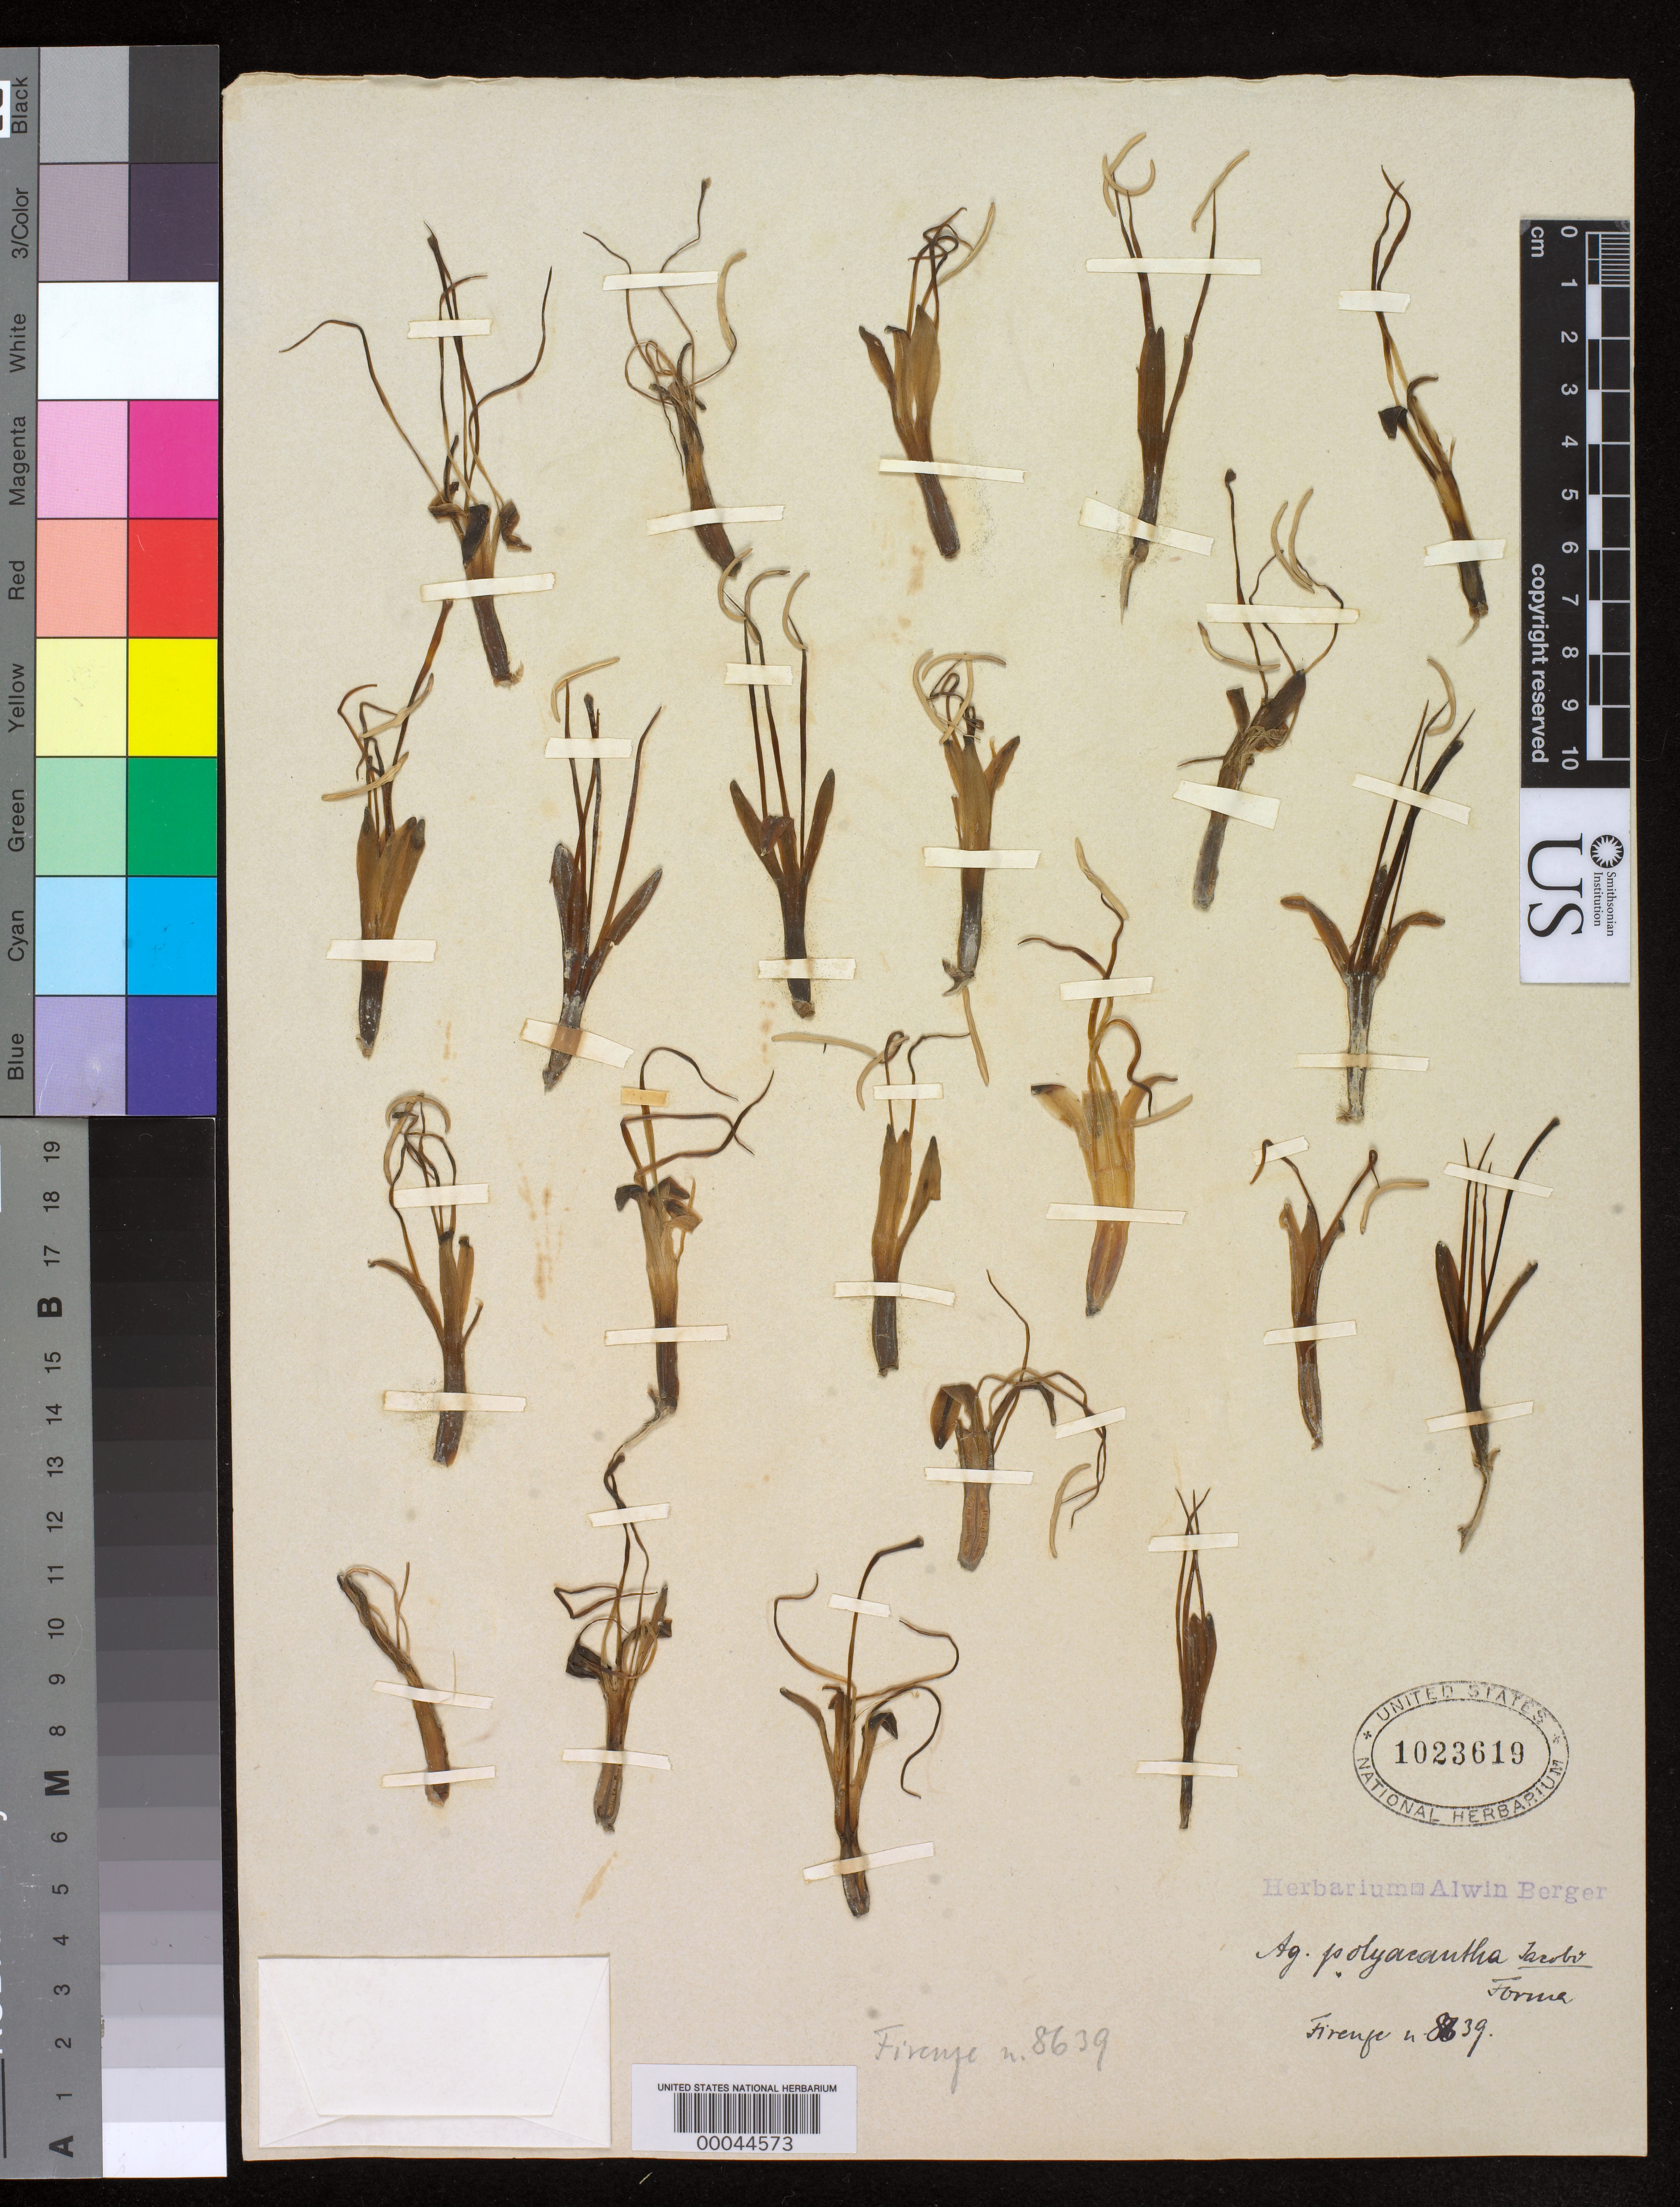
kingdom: Plantae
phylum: Tracheophyta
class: Liliopsida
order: Asparagales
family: Asparagaceae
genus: Agave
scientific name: Agave polyacantha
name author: Haw.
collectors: ex herb. A. Berger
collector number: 8639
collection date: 1909-06-02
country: Mexico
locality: Cultivated at La Mortola, Italy.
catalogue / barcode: US 1023619